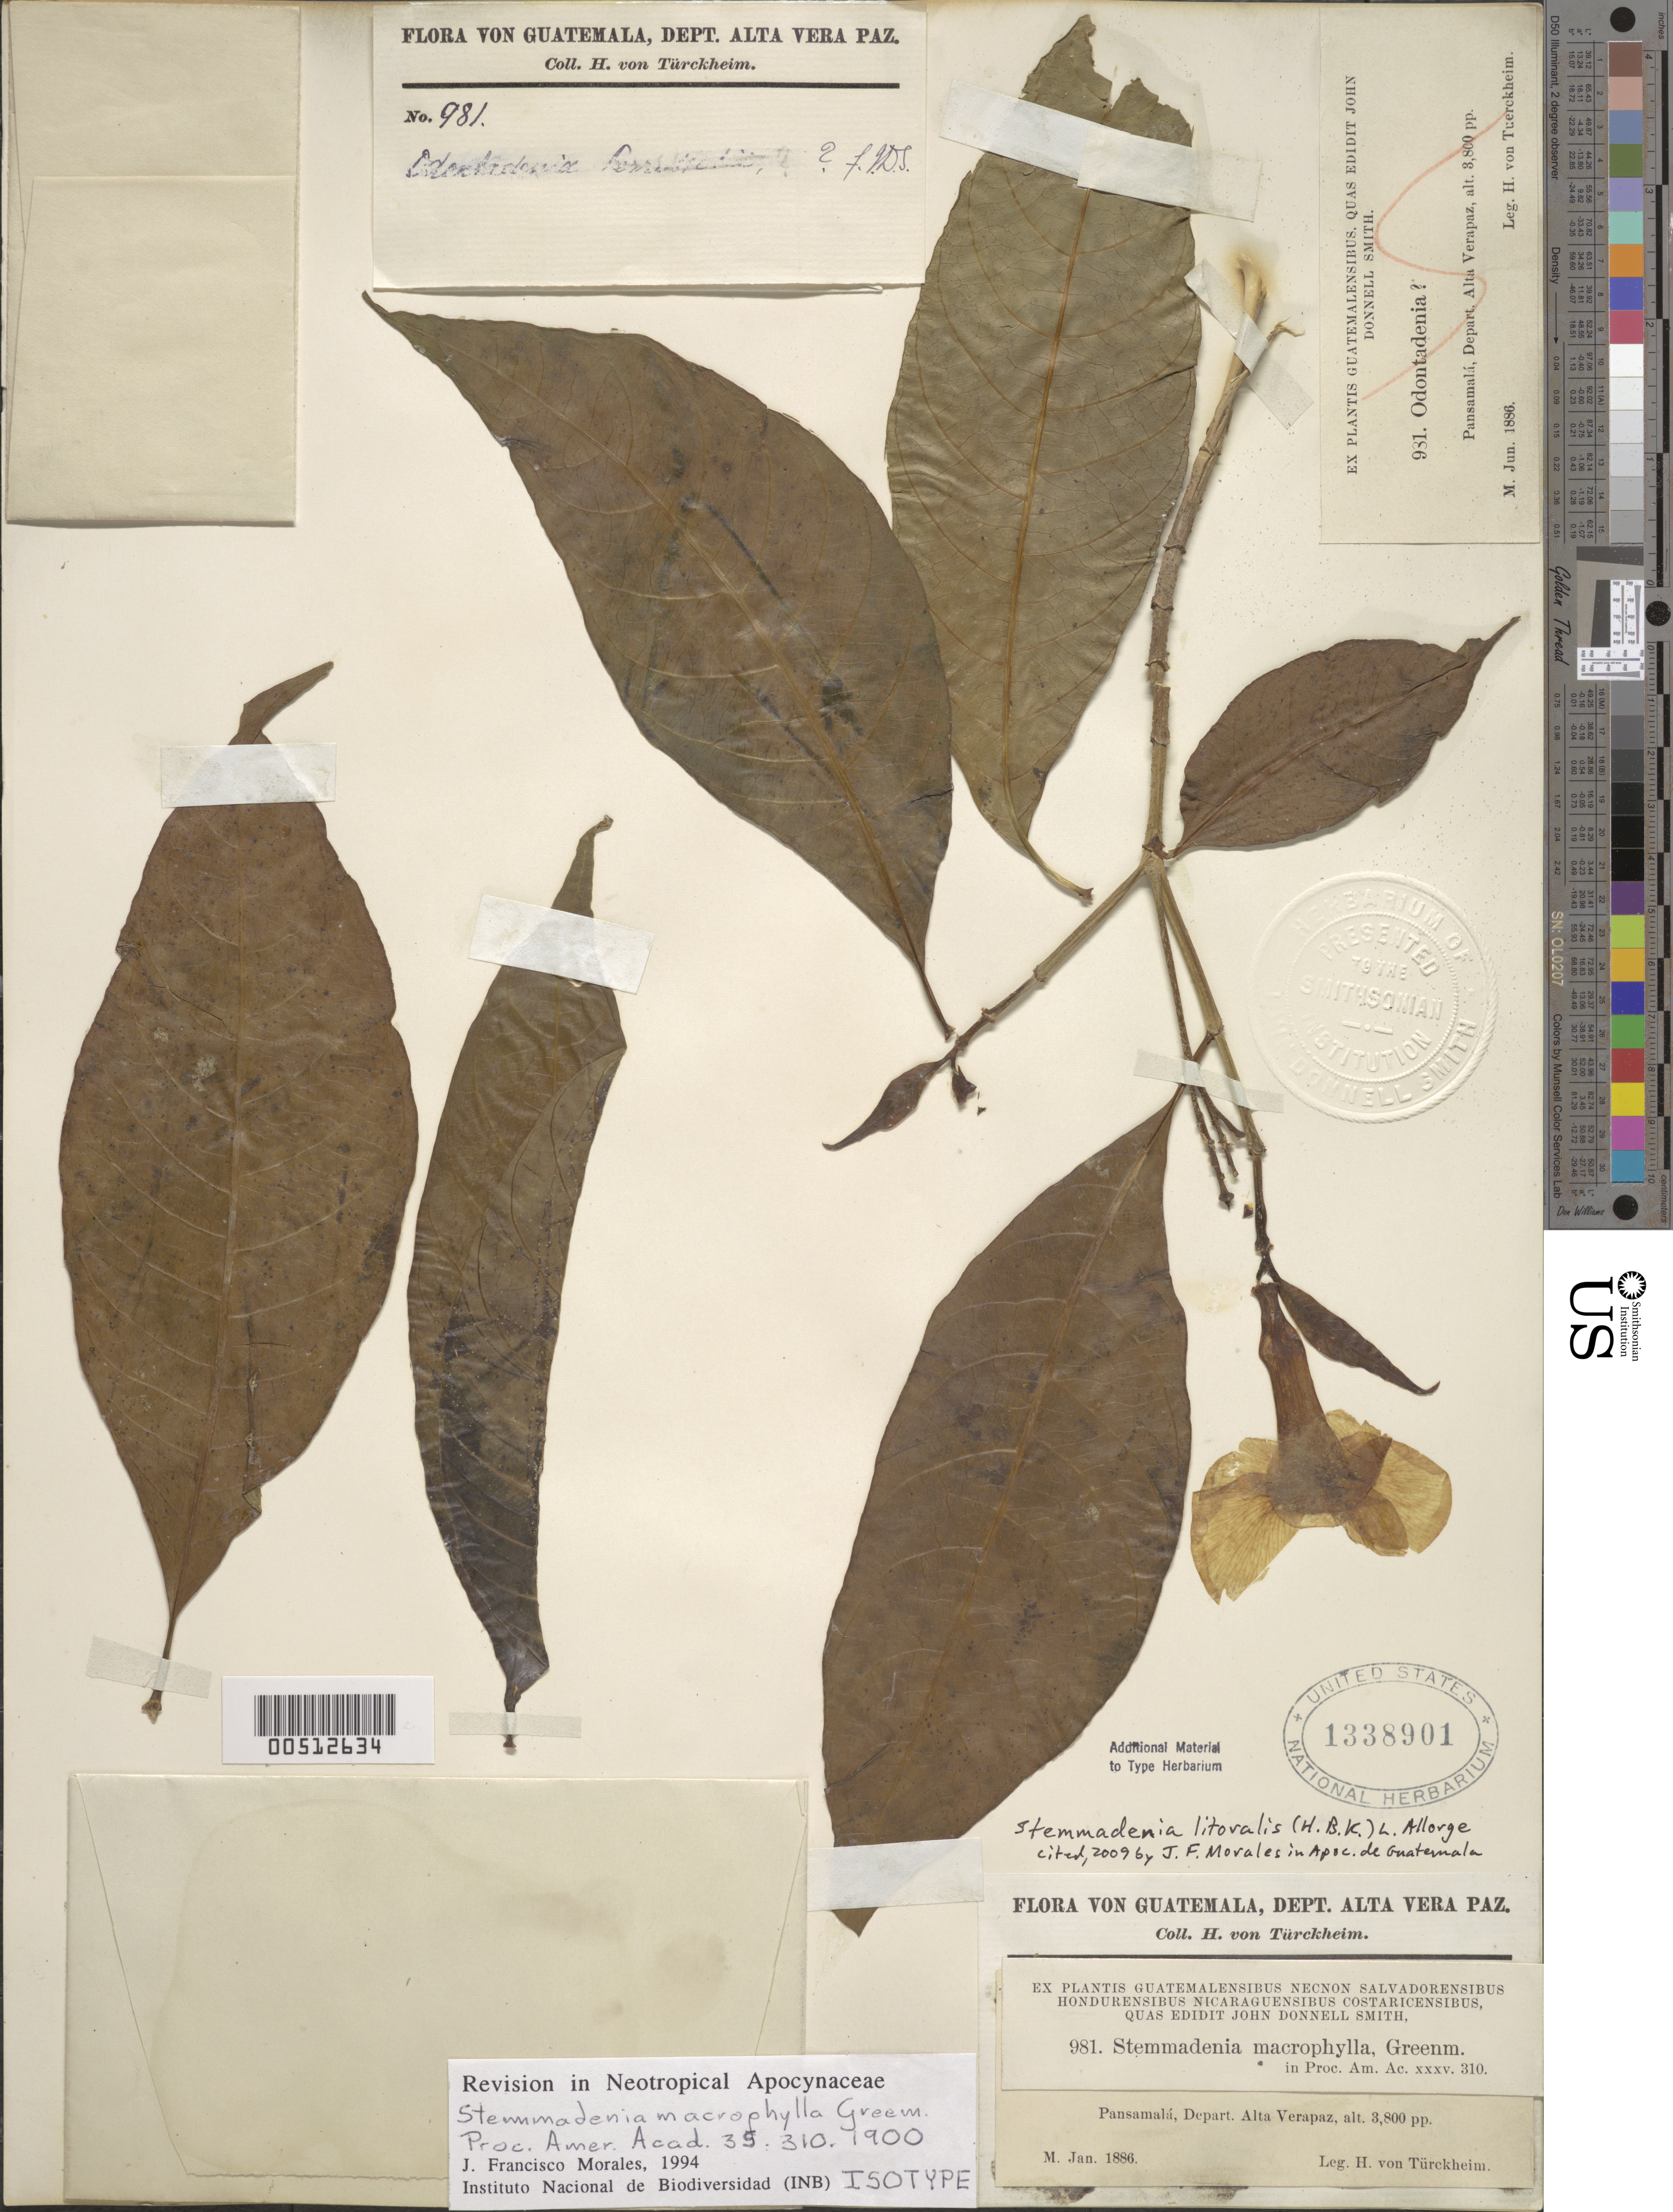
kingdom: Plantae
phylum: Tracheophyta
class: Magnoliopsida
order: Gentianales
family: Apocynaceae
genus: Stemmadenia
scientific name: Stemmadenia litoralis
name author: (Kunth) L. Allorge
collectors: H. von Türckheim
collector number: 981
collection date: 1886-01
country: Guatemala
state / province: Alta Verapaz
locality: Pansamalá, Depart. Alta Verapaz.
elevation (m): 1158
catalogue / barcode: US 1338901